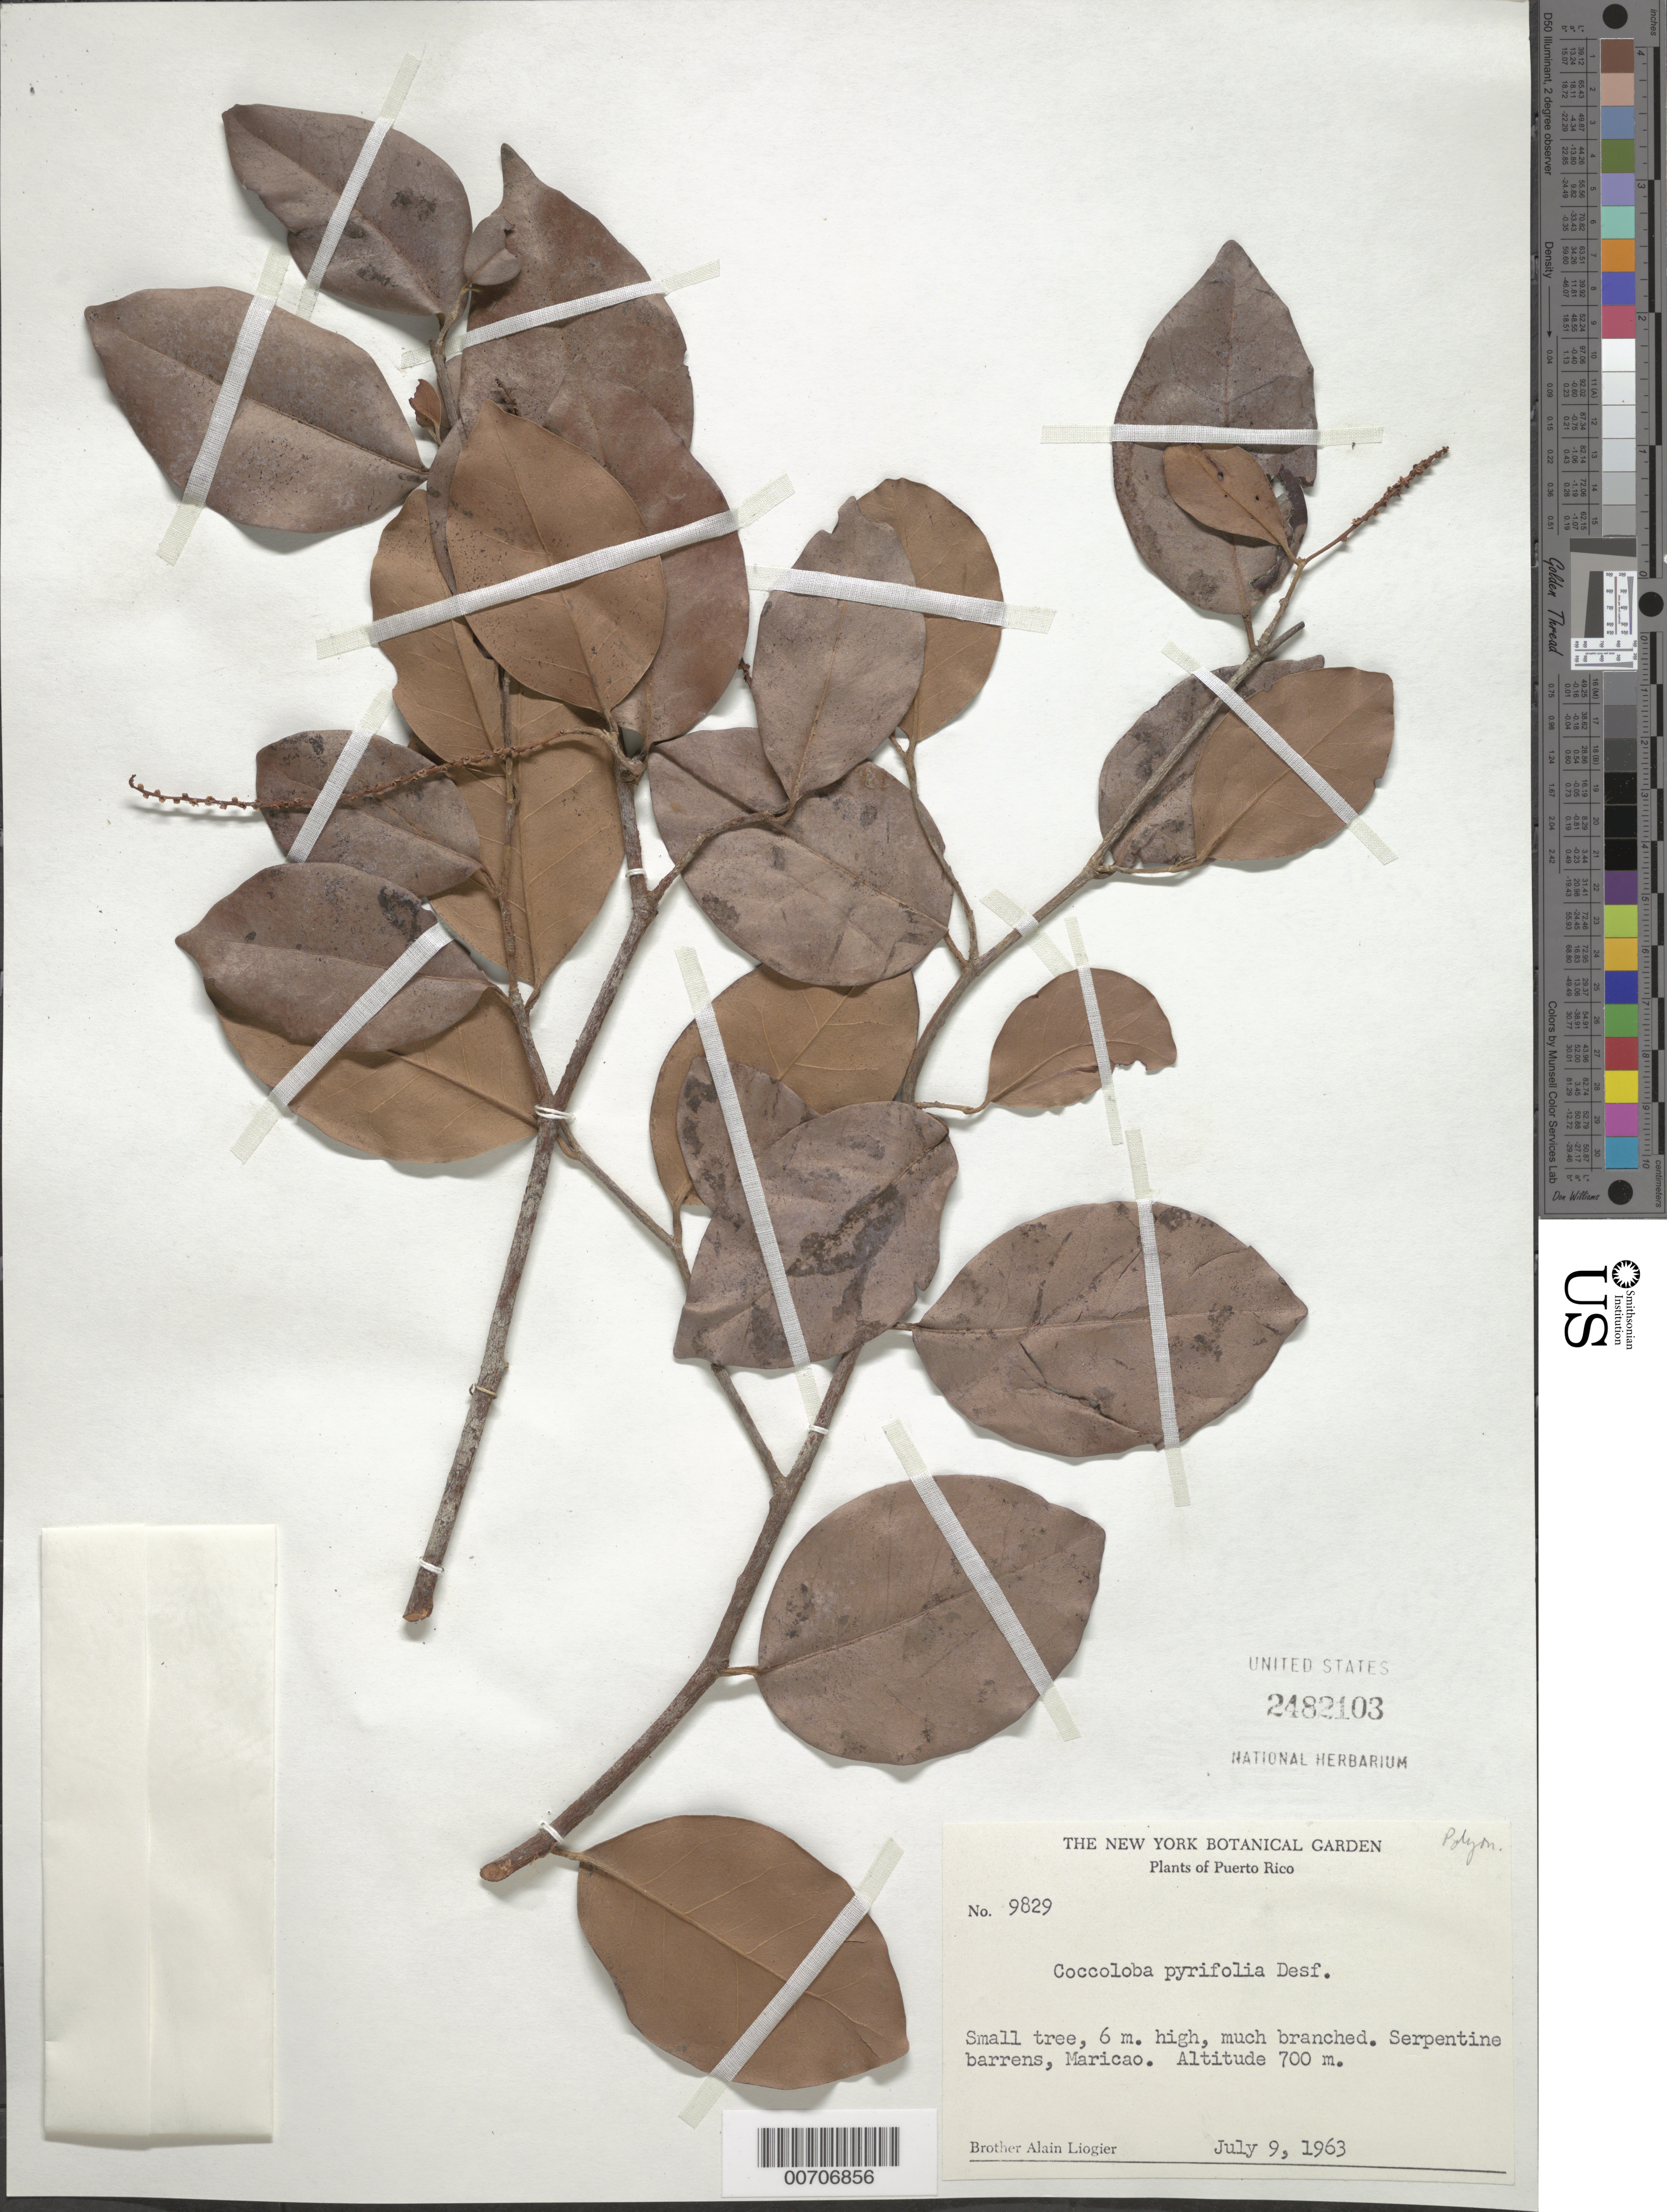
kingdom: Plantae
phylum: Tracheophyta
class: Magnoliopsida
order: Caryophyllales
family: Polygonaceae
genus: Coccoloba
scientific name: Coccoloba pyrifolia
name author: Desf.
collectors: A. H. Liogier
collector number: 9829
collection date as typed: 09 Jul 1963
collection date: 1963-07-09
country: Puerto Rico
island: Greater Antilles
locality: Maricao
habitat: Serpentine barrens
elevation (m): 700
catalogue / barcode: US 2482103